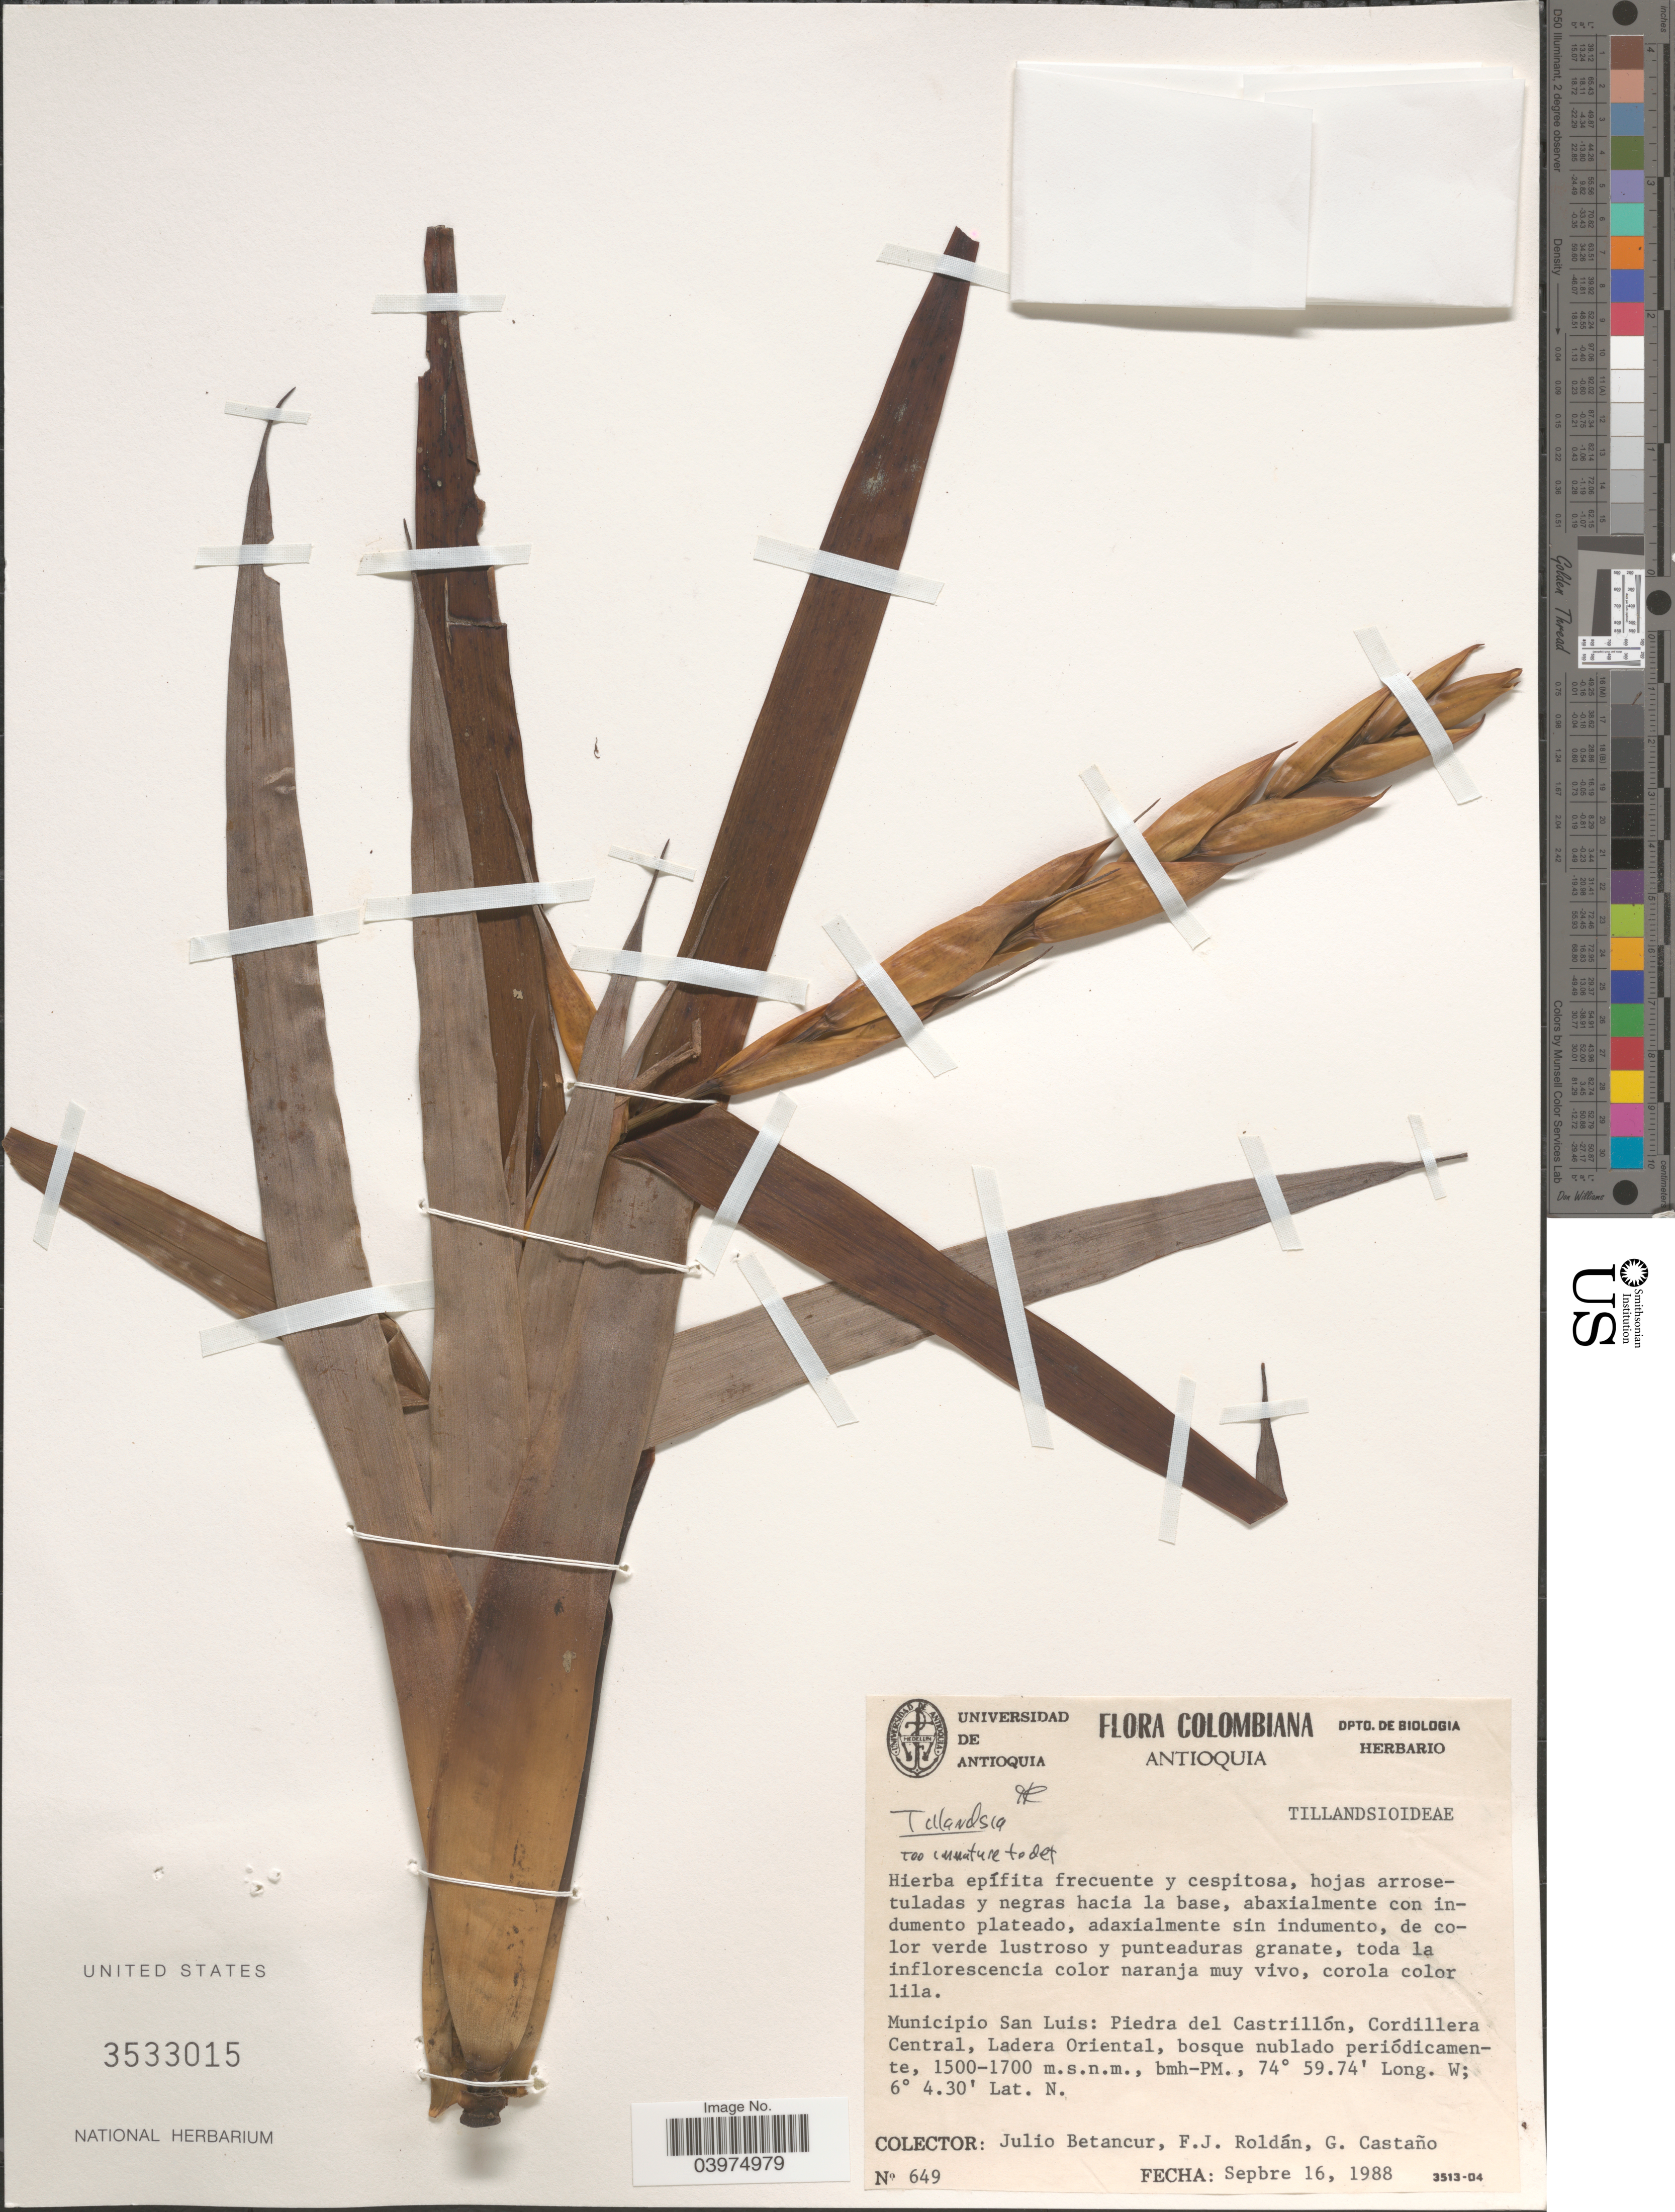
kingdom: Plantae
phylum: Tracheophyta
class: Liliopsida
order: Poales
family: Bromeliaceae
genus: Tillandsia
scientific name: Tillandsia sp.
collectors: J. Betancur, F. J. Roldán & G. Castano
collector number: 649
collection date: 1988-09-16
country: Colombia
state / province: Antioquia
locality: Municipio San Luis: Piedra del Castrillón, Cordillera Central, Ladera Oriental, bosque nublado periódicamente.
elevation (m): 1500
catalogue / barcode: US 3533015